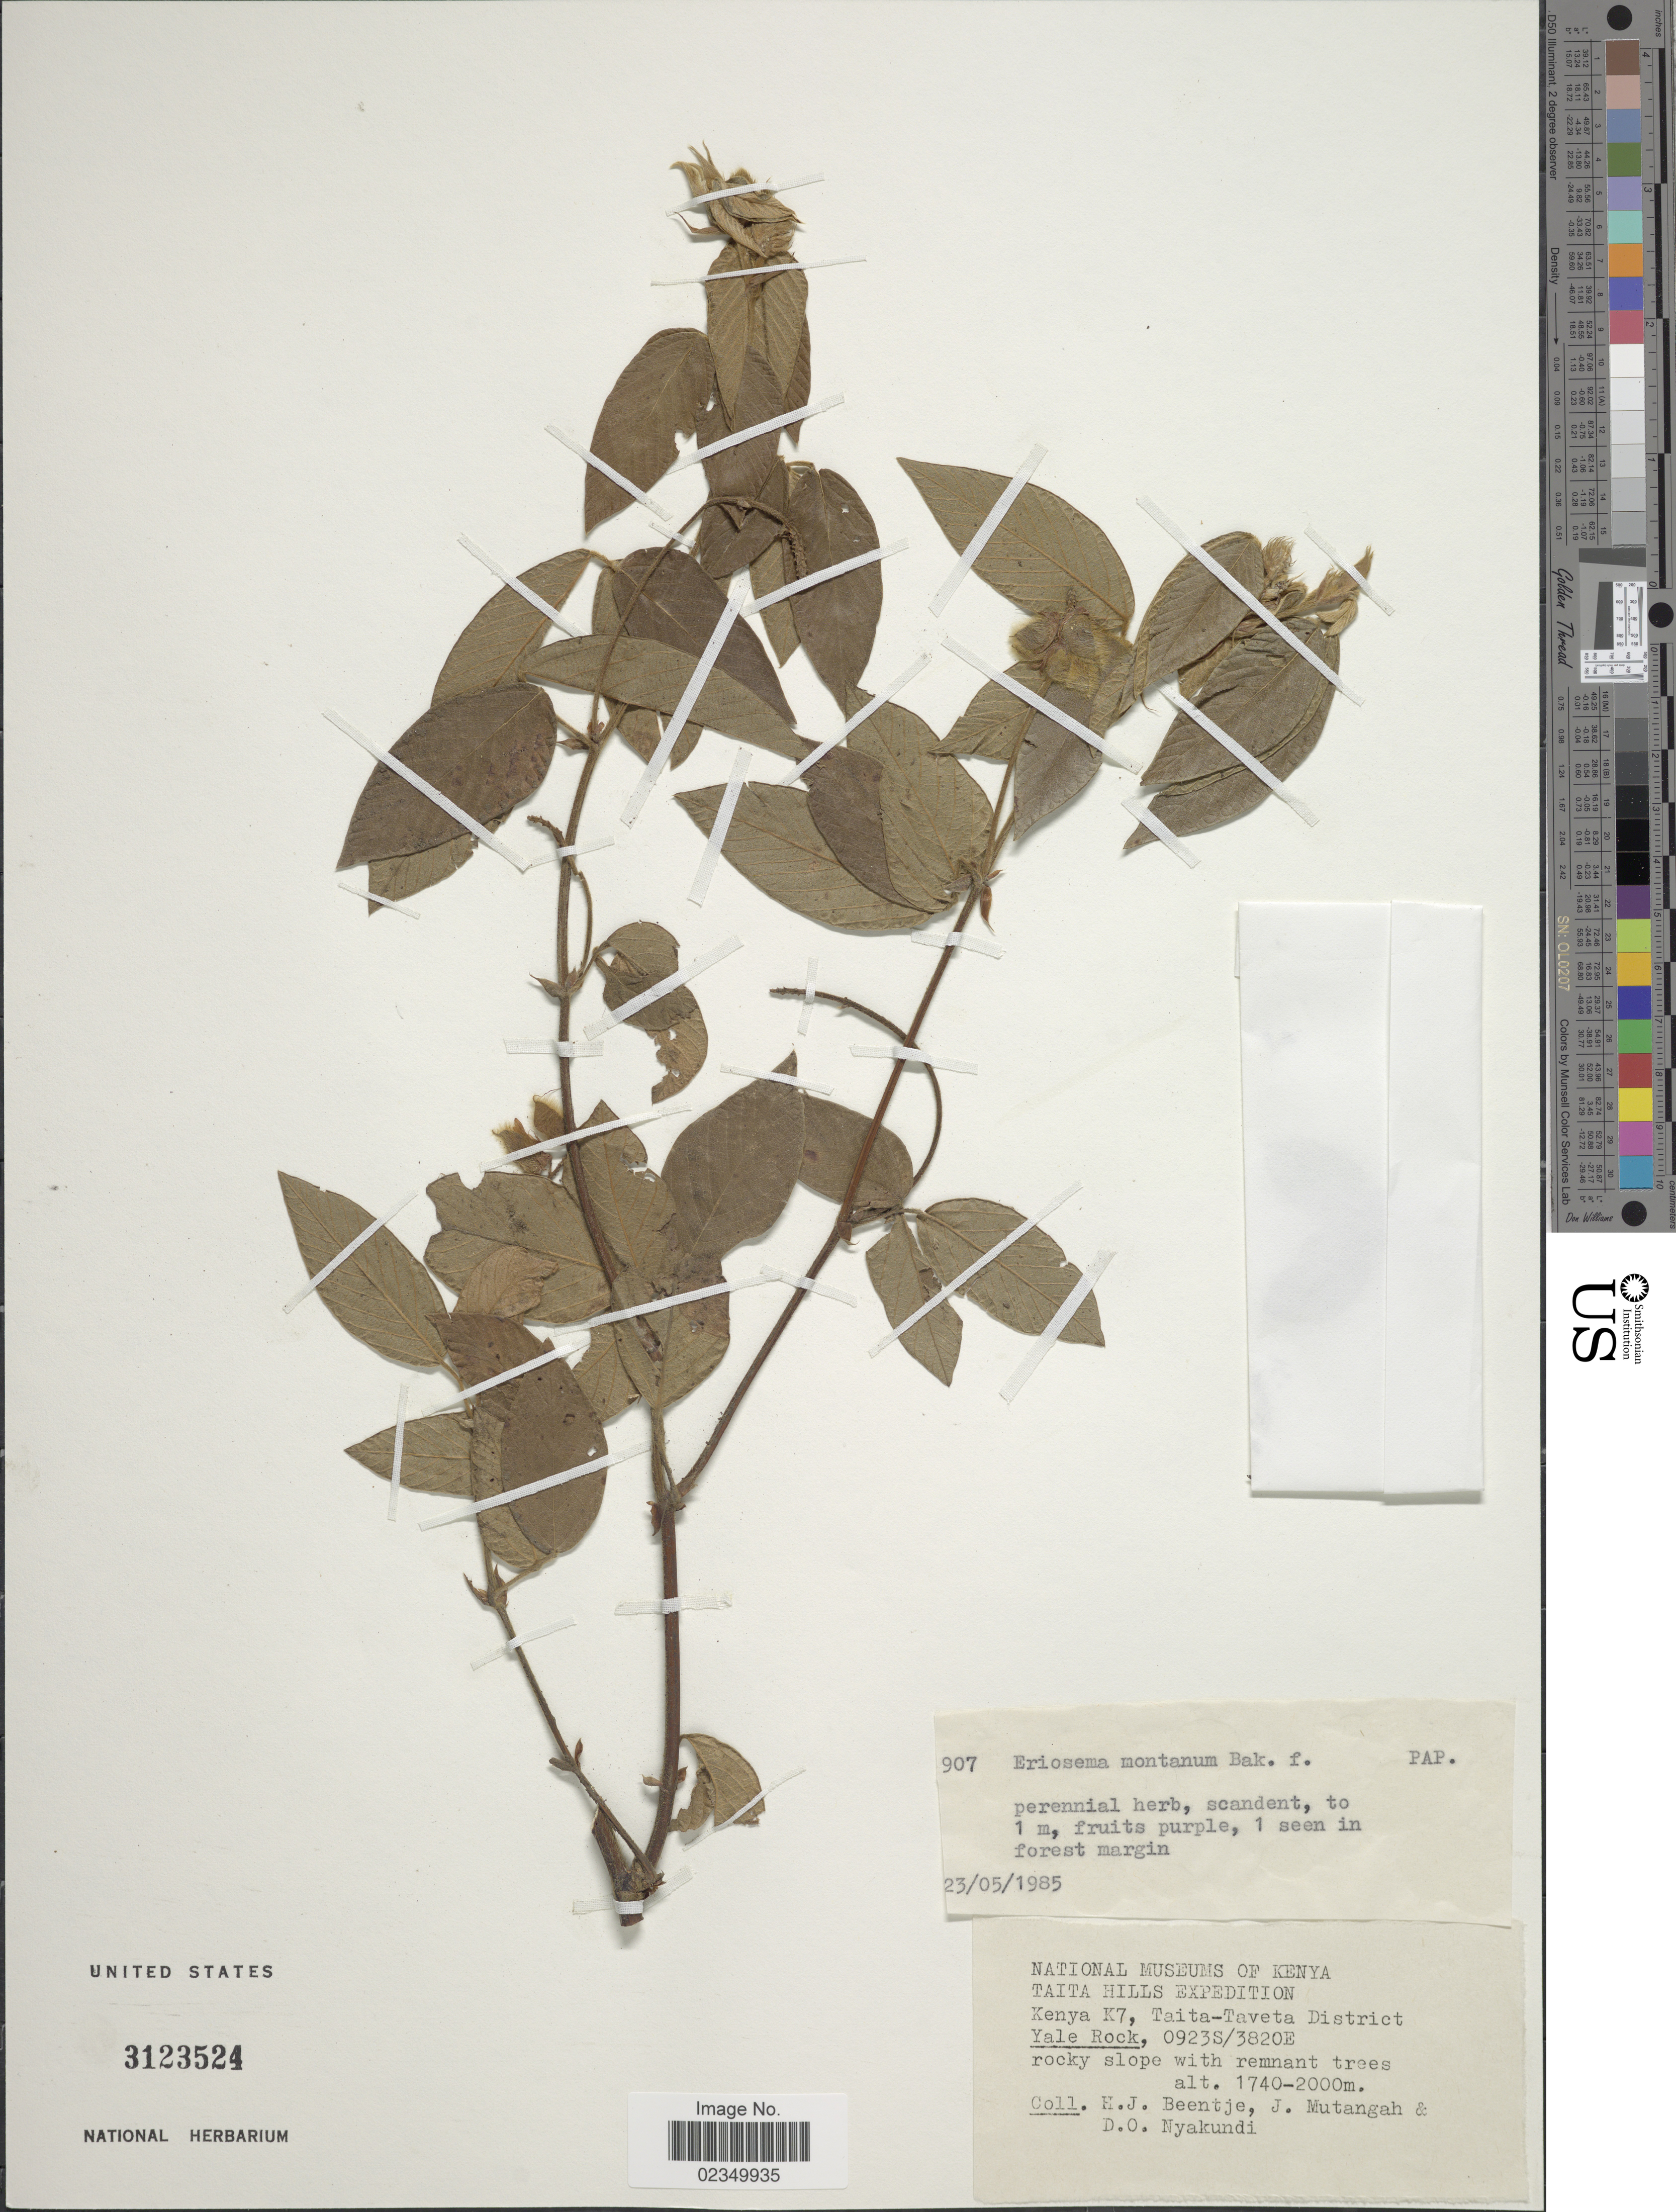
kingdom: Plantae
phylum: Tracheophyta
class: Magnoliopsida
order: Fabales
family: Fabaceae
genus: Eriosema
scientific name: Eriosema montanum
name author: Baker f.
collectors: H. J. Beentje, J. Mutangah & D. Nyakundi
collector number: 907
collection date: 1985-05-23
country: Kenya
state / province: Taita Taveta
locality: Taita Hills, Kenya K7, Taita-Taveta District, Yale Rock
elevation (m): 1740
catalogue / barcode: US 3123524